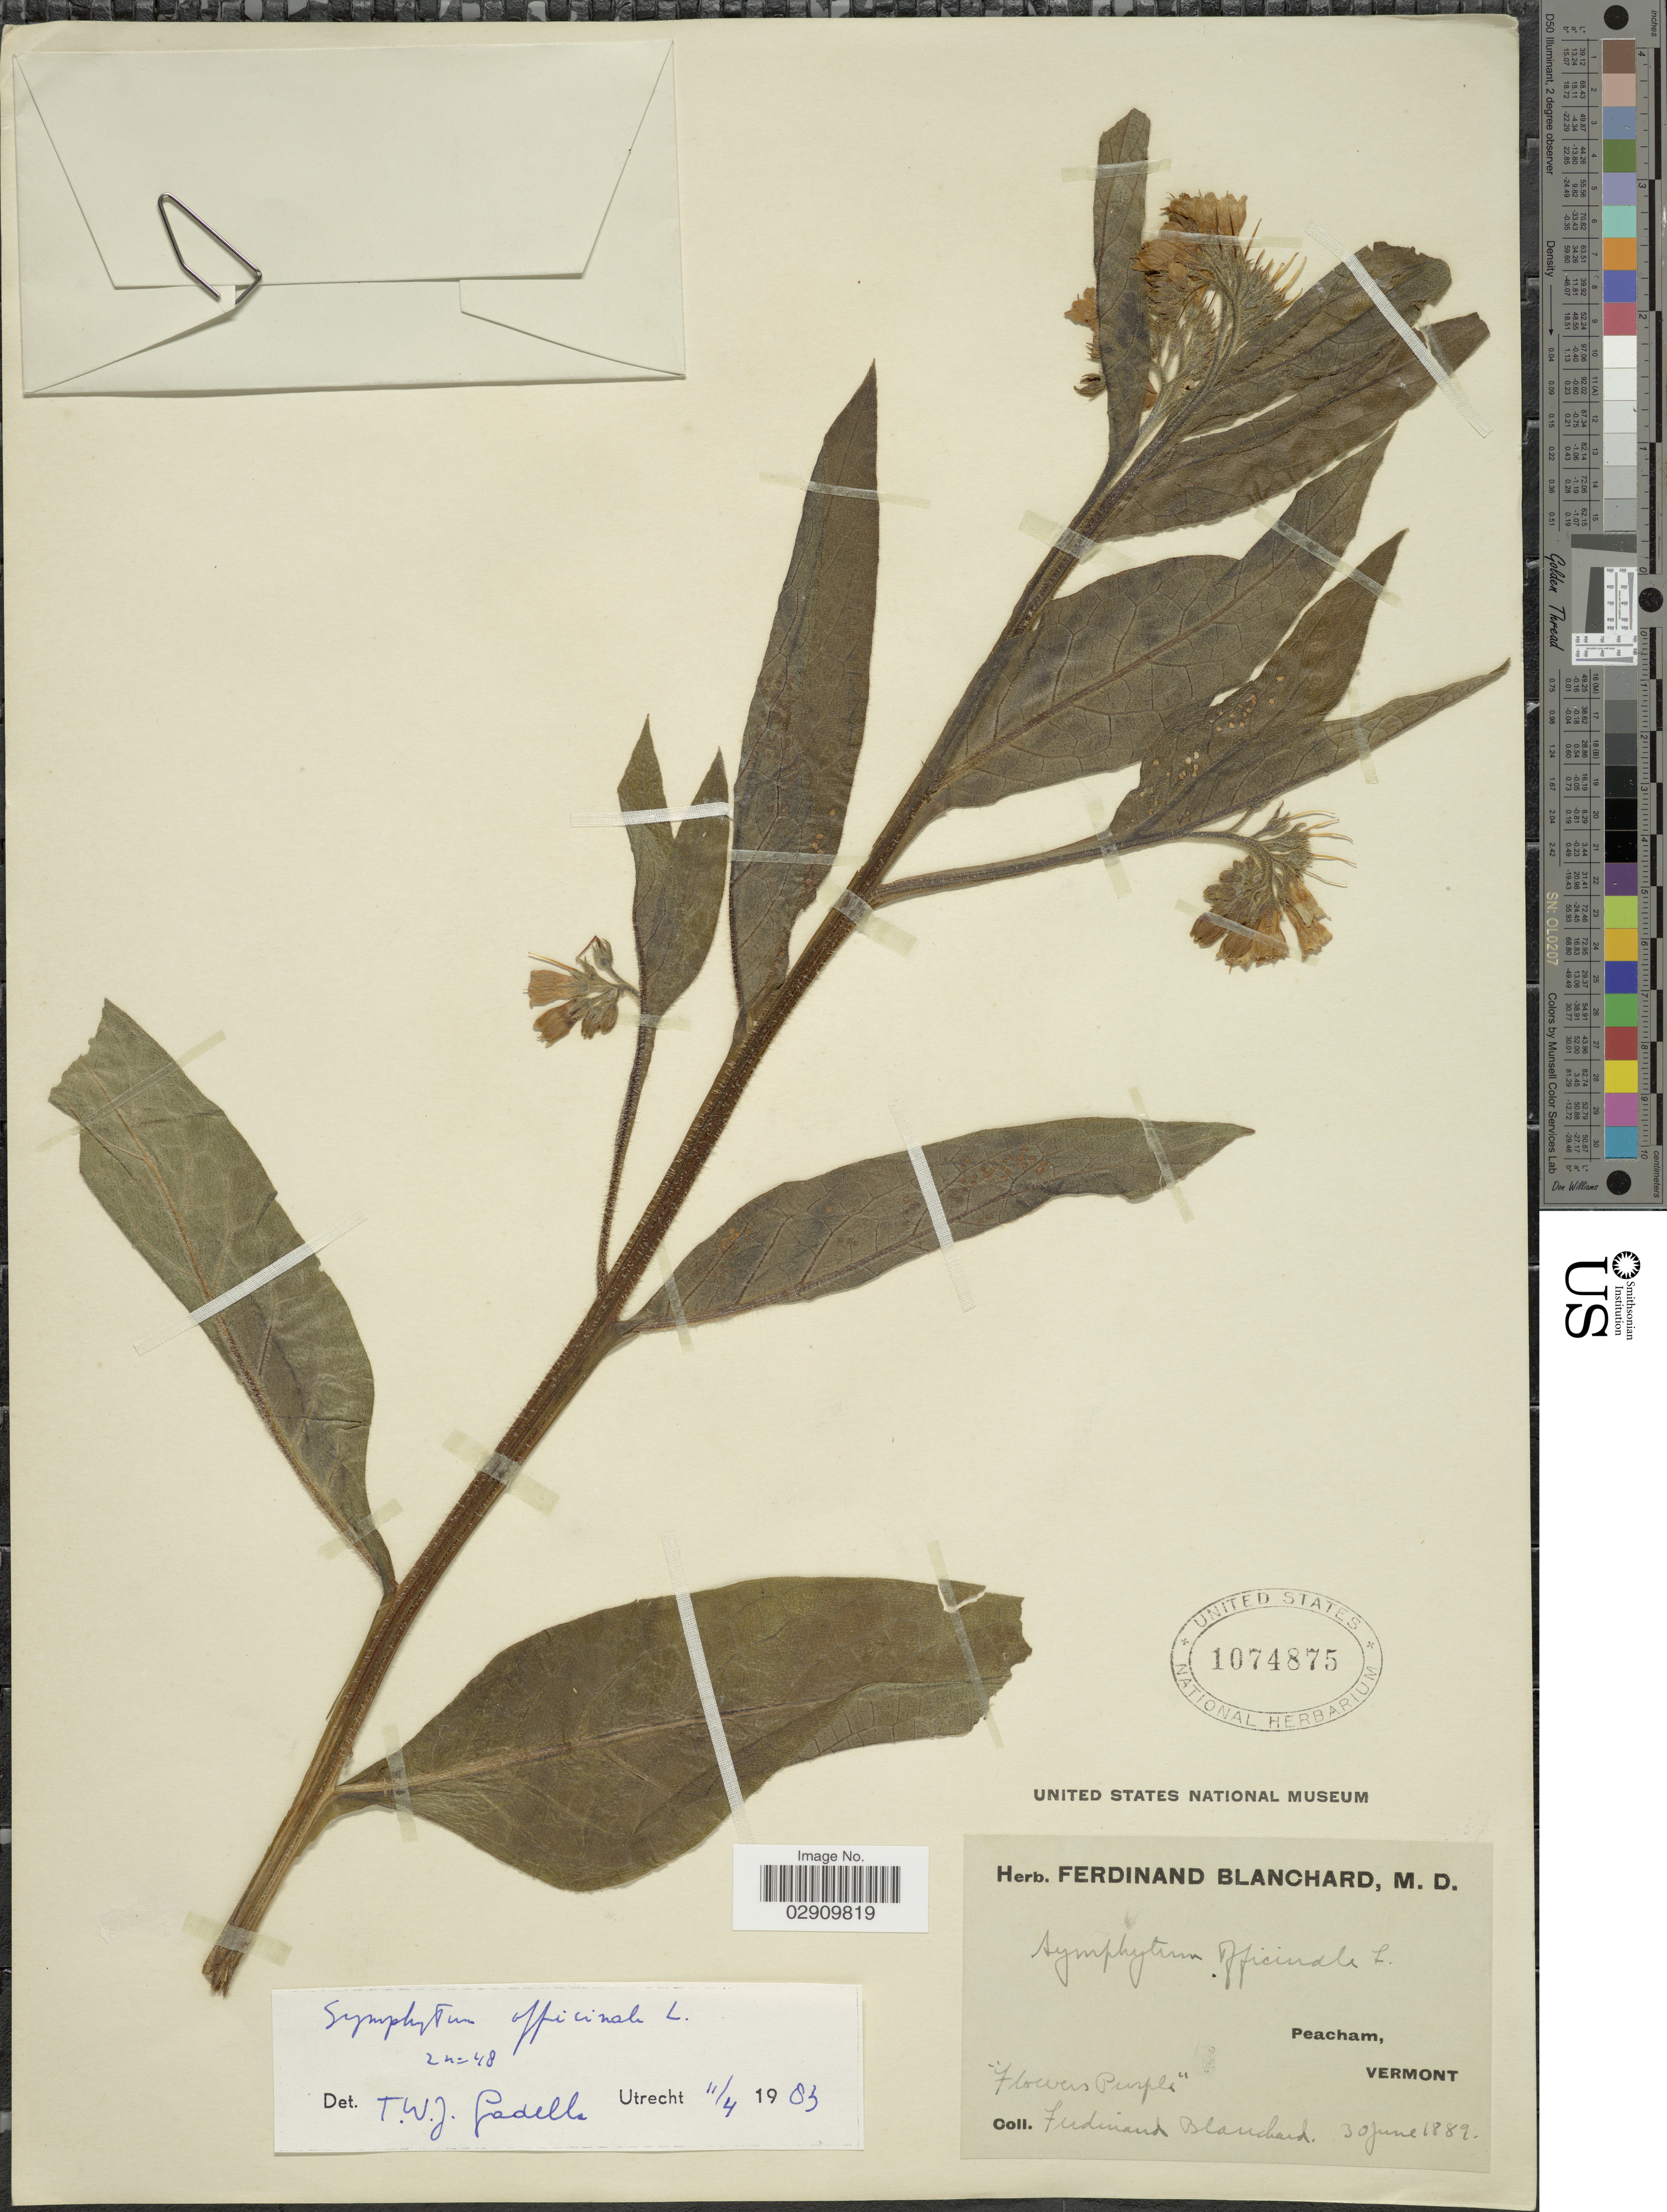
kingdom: Plantae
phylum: Tracheophyta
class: Magnoliopsida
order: Boraginales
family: Boraginaceae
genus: Symphytum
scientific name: Symphytum officinale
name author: L.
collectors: F. Blanchard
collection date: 1889-06-30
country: United States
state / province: Vermont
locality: Peacham.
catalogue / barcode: US 1074875